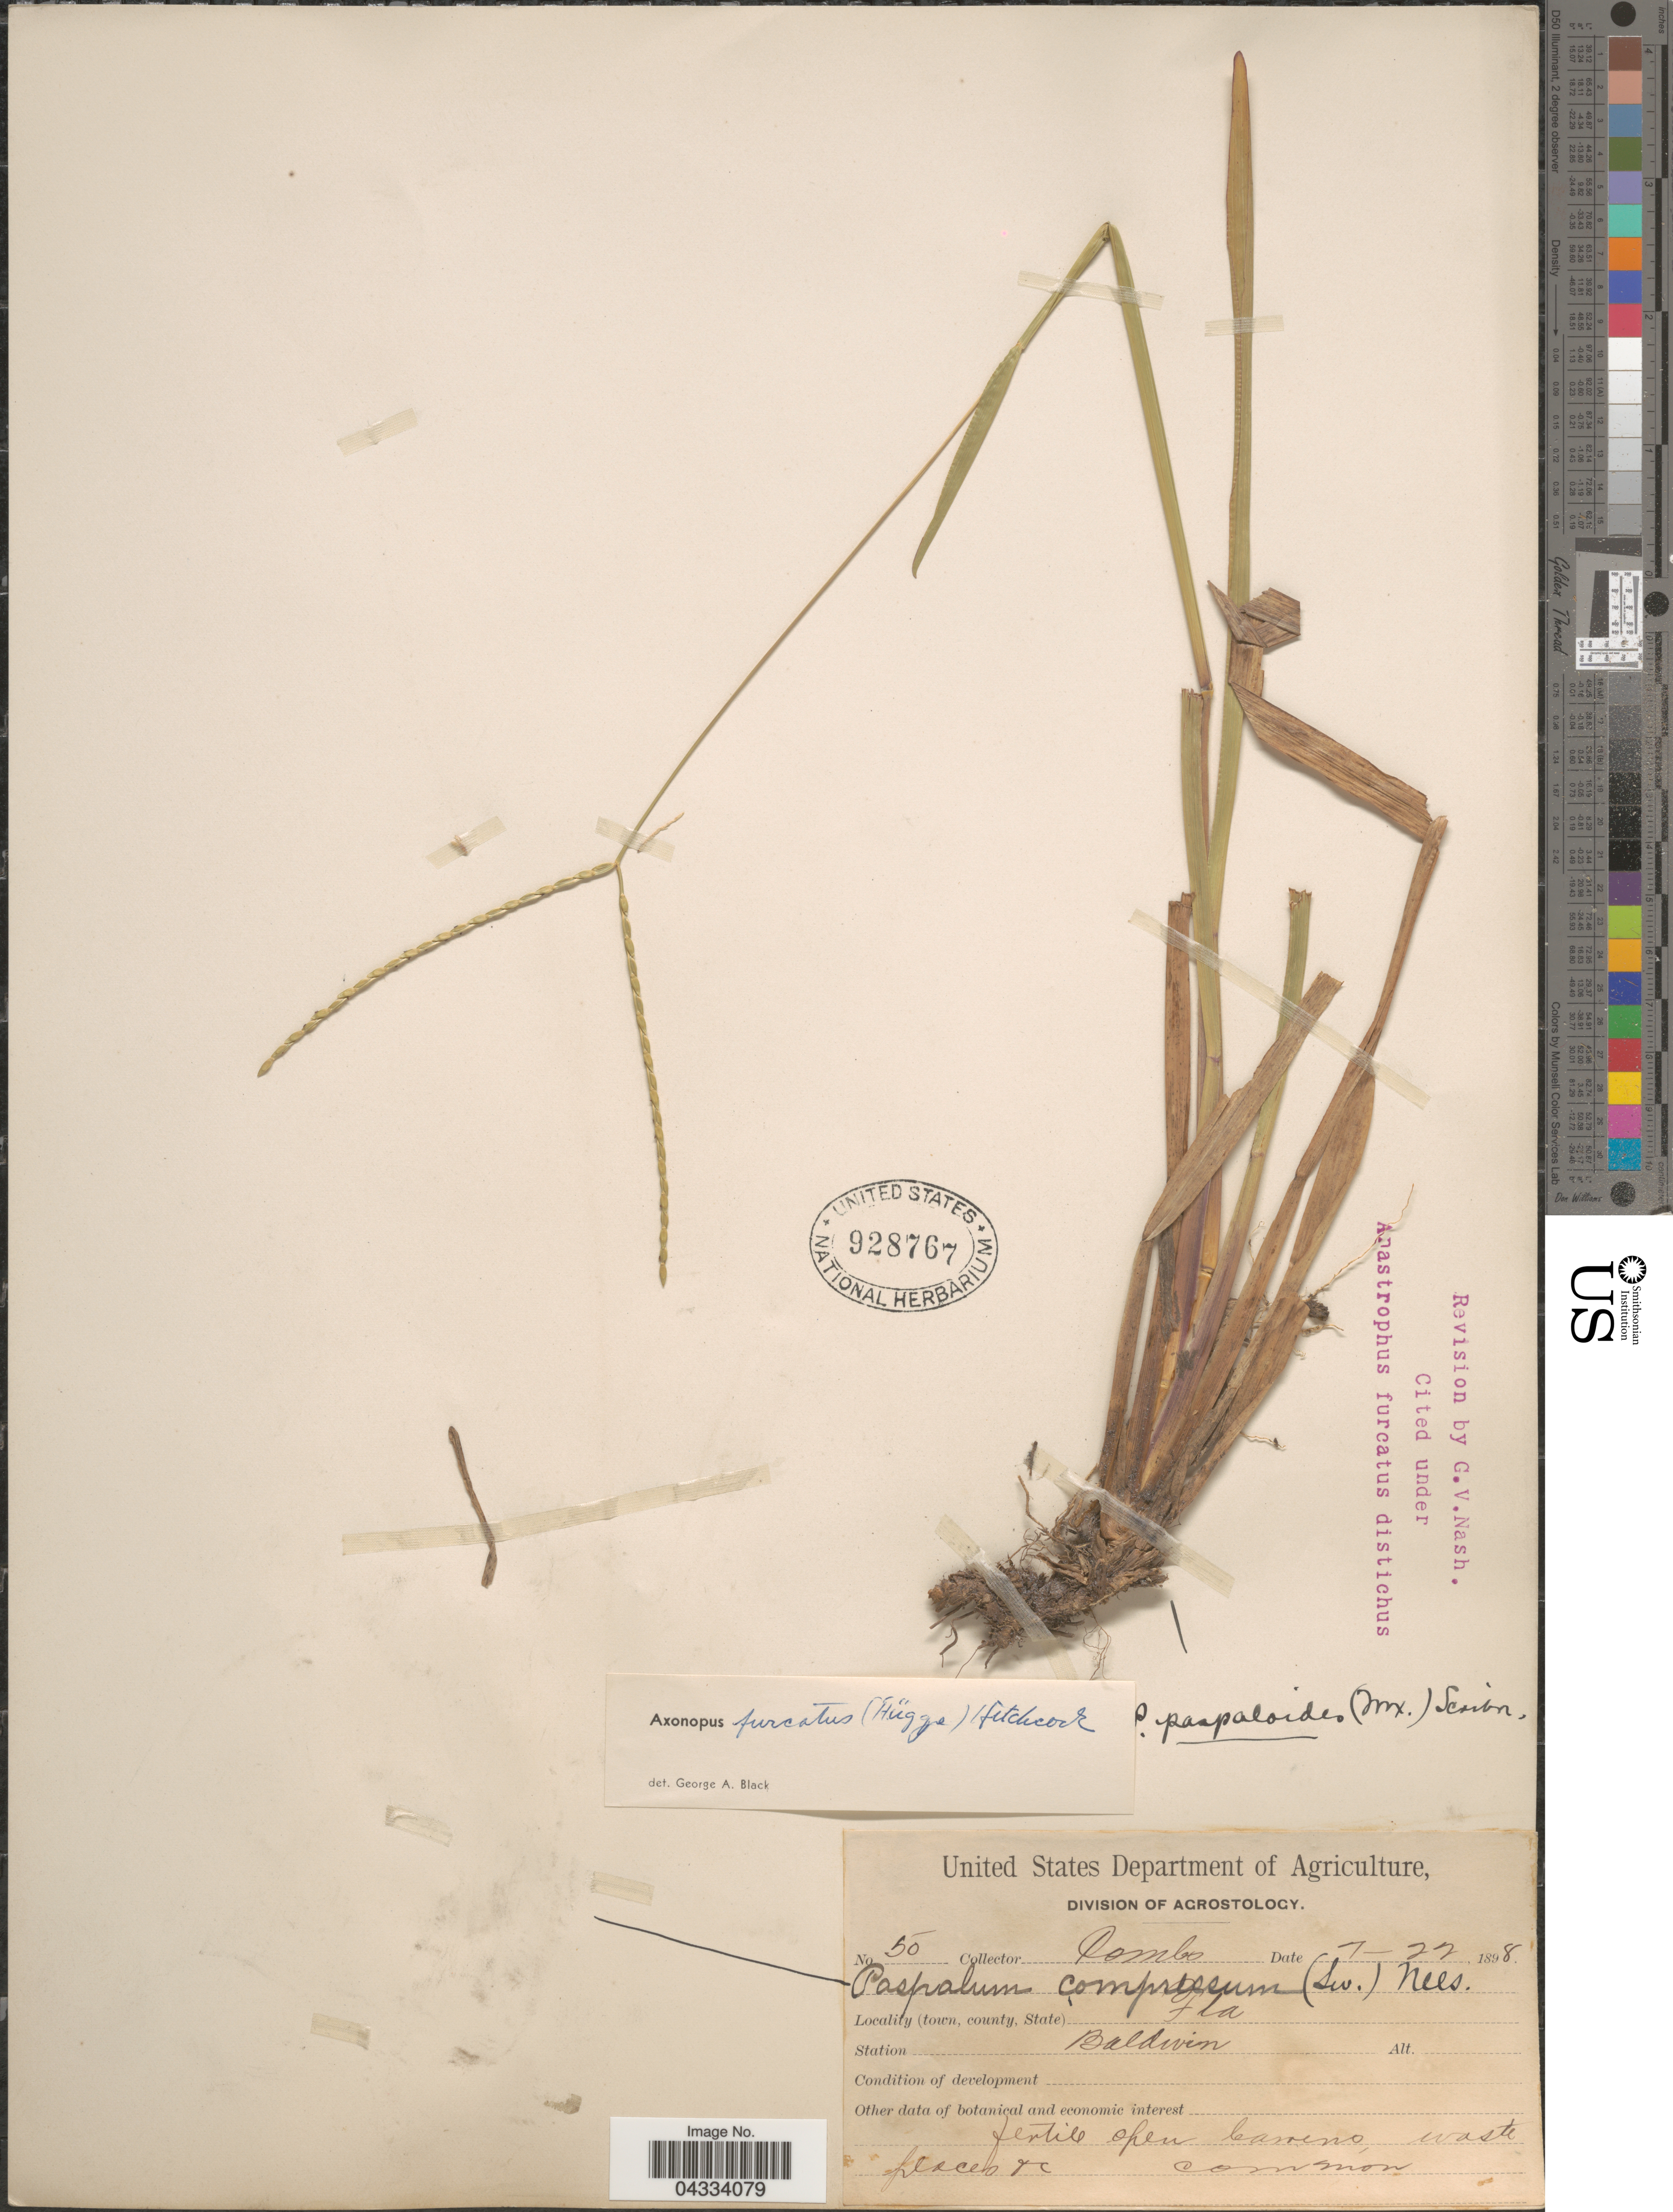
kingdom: Plantae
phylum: Tracheophyta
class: Liliopsida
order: Poales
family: Poaceae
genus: Axonopus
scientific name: Axonopus furcatus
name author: (Flüggé) Hitchc.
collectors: -. Combs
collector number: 50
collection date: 1898-07-22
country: United States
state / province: Florida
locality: Baldwin.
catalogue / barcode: US 928767